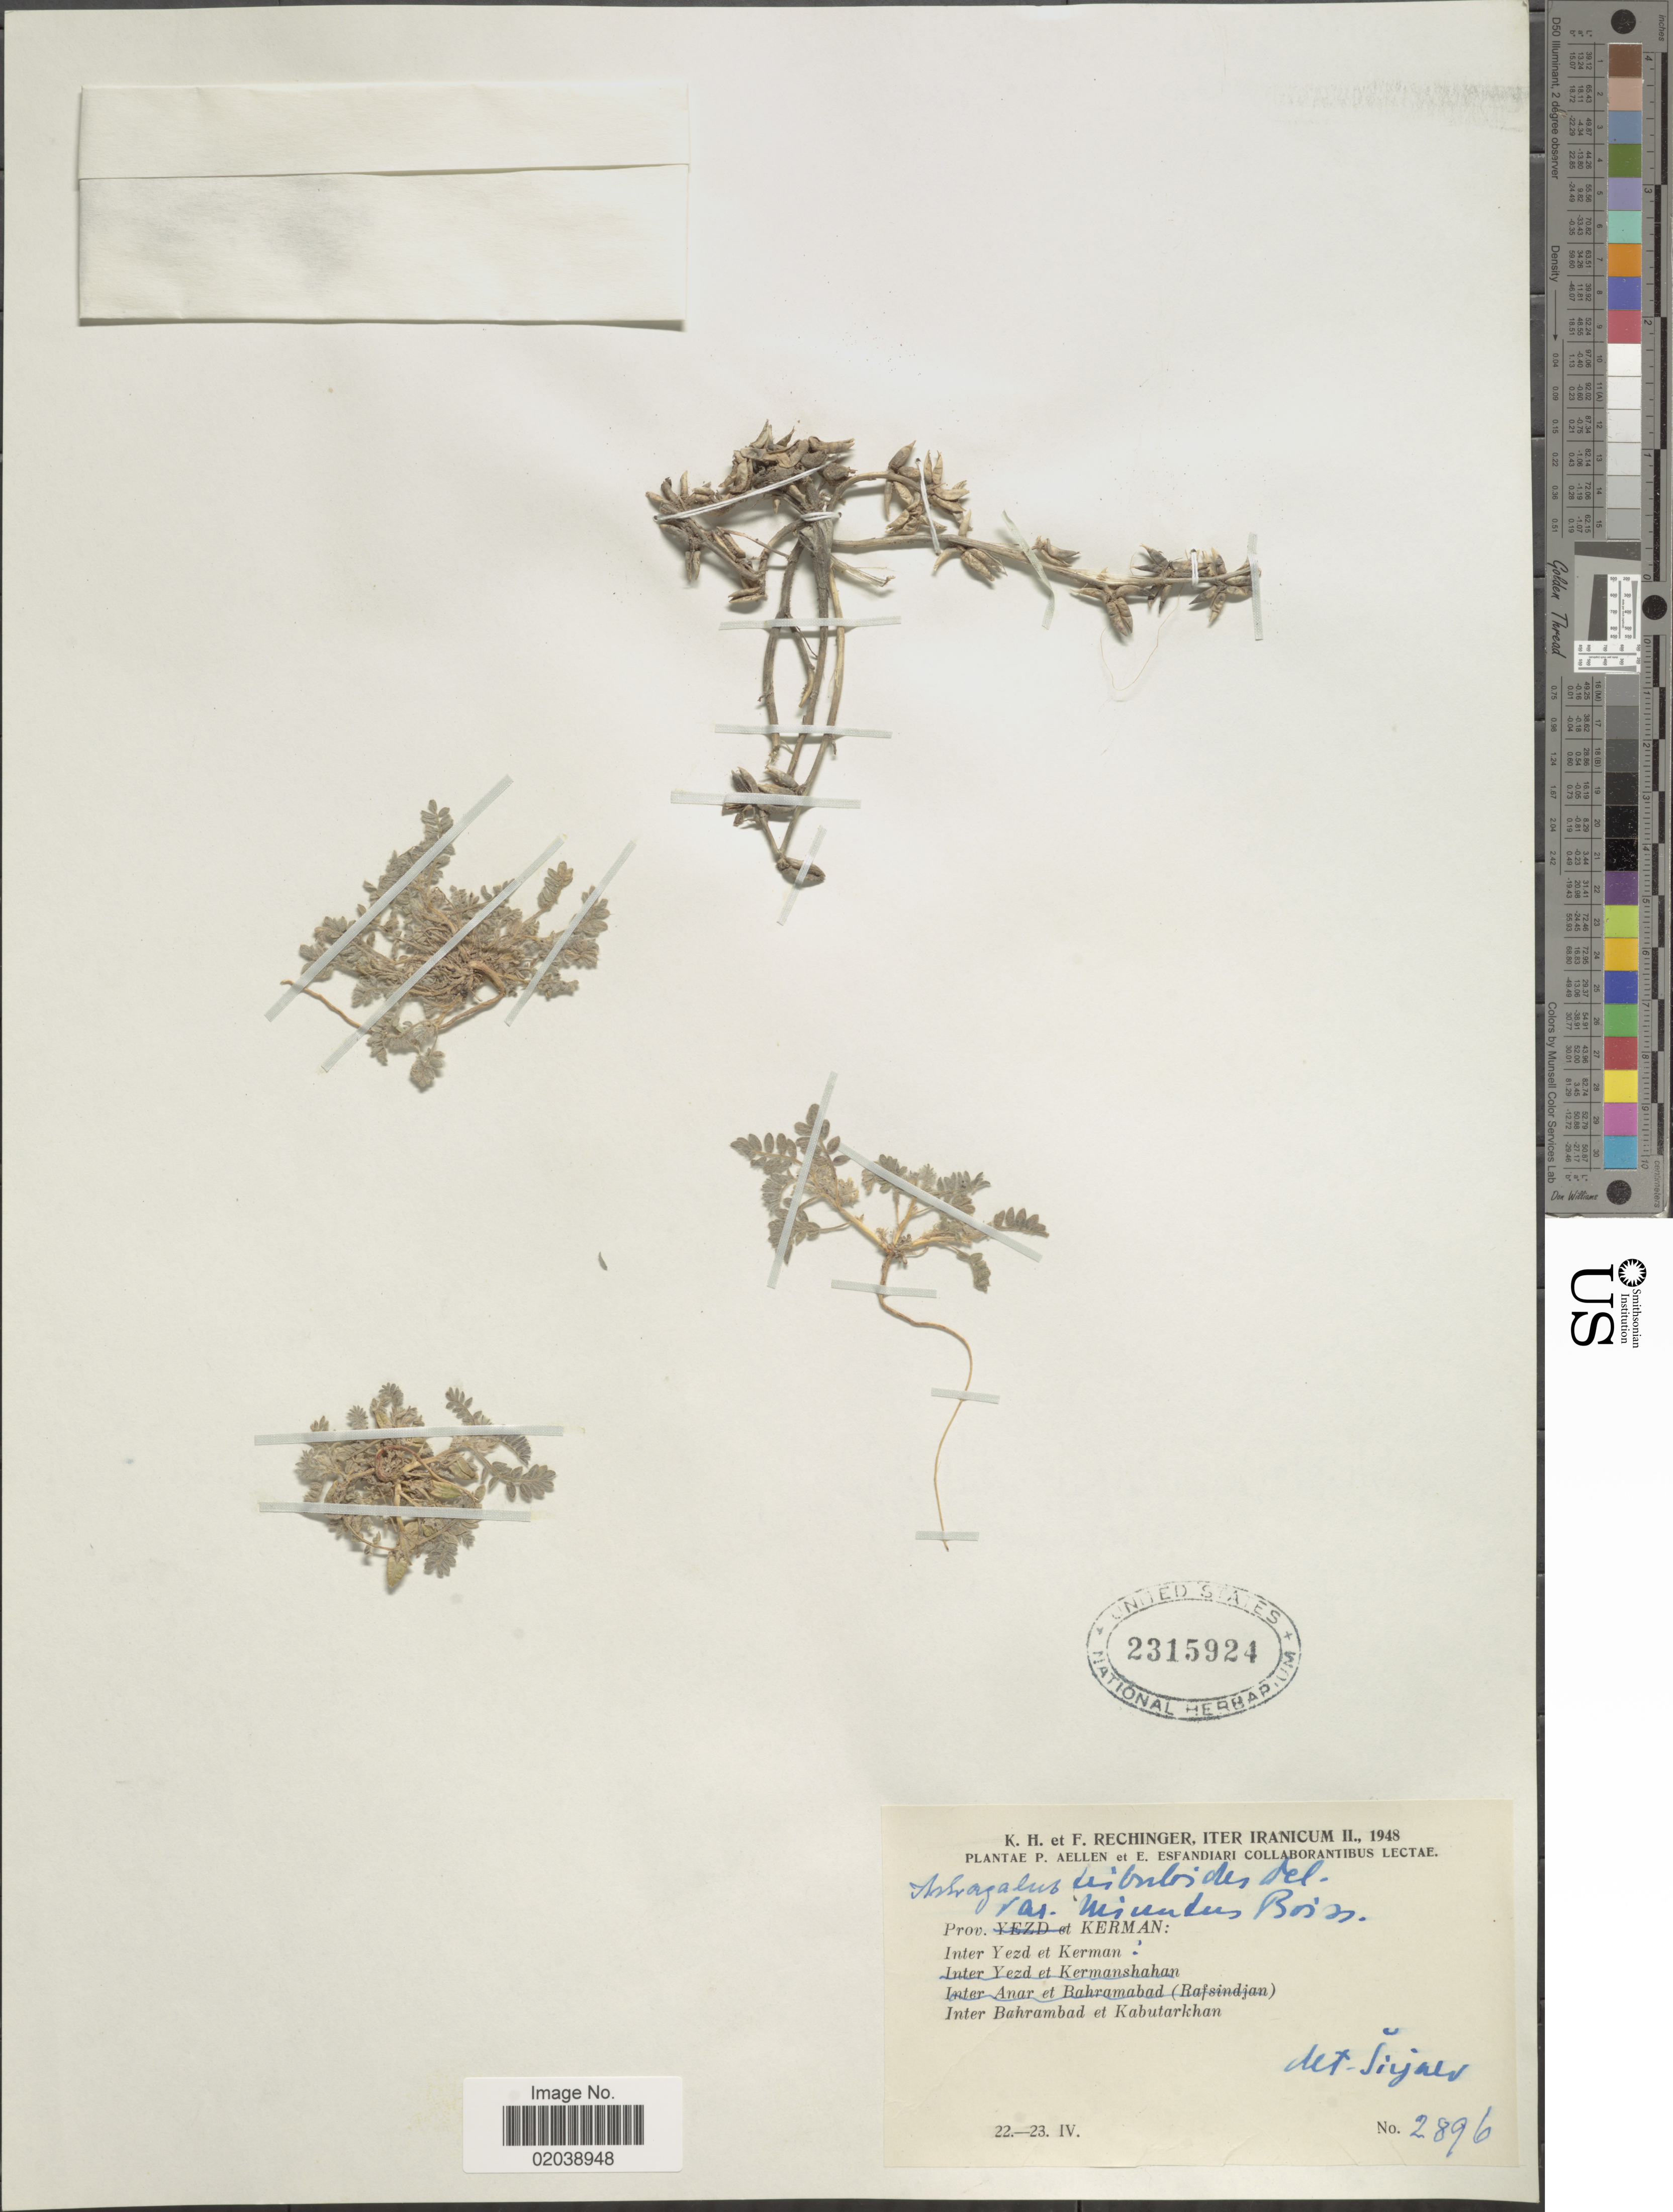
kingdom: Plantae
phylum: Tracheophyta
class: Magnoliopsida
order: Fabales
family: Fabaceae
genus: Astragalus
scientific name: Astragalus tribuloides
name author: Delile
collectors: K. H. Rechinger & F. Rechinger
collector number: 2896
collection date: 1948-04-22/1948-04-23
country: Iran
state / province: Kerman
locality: Prov. Kerman: Inter Yezd et Kerman, Inter Bahrambad et Kabutarkhan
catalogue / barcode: US 2315924